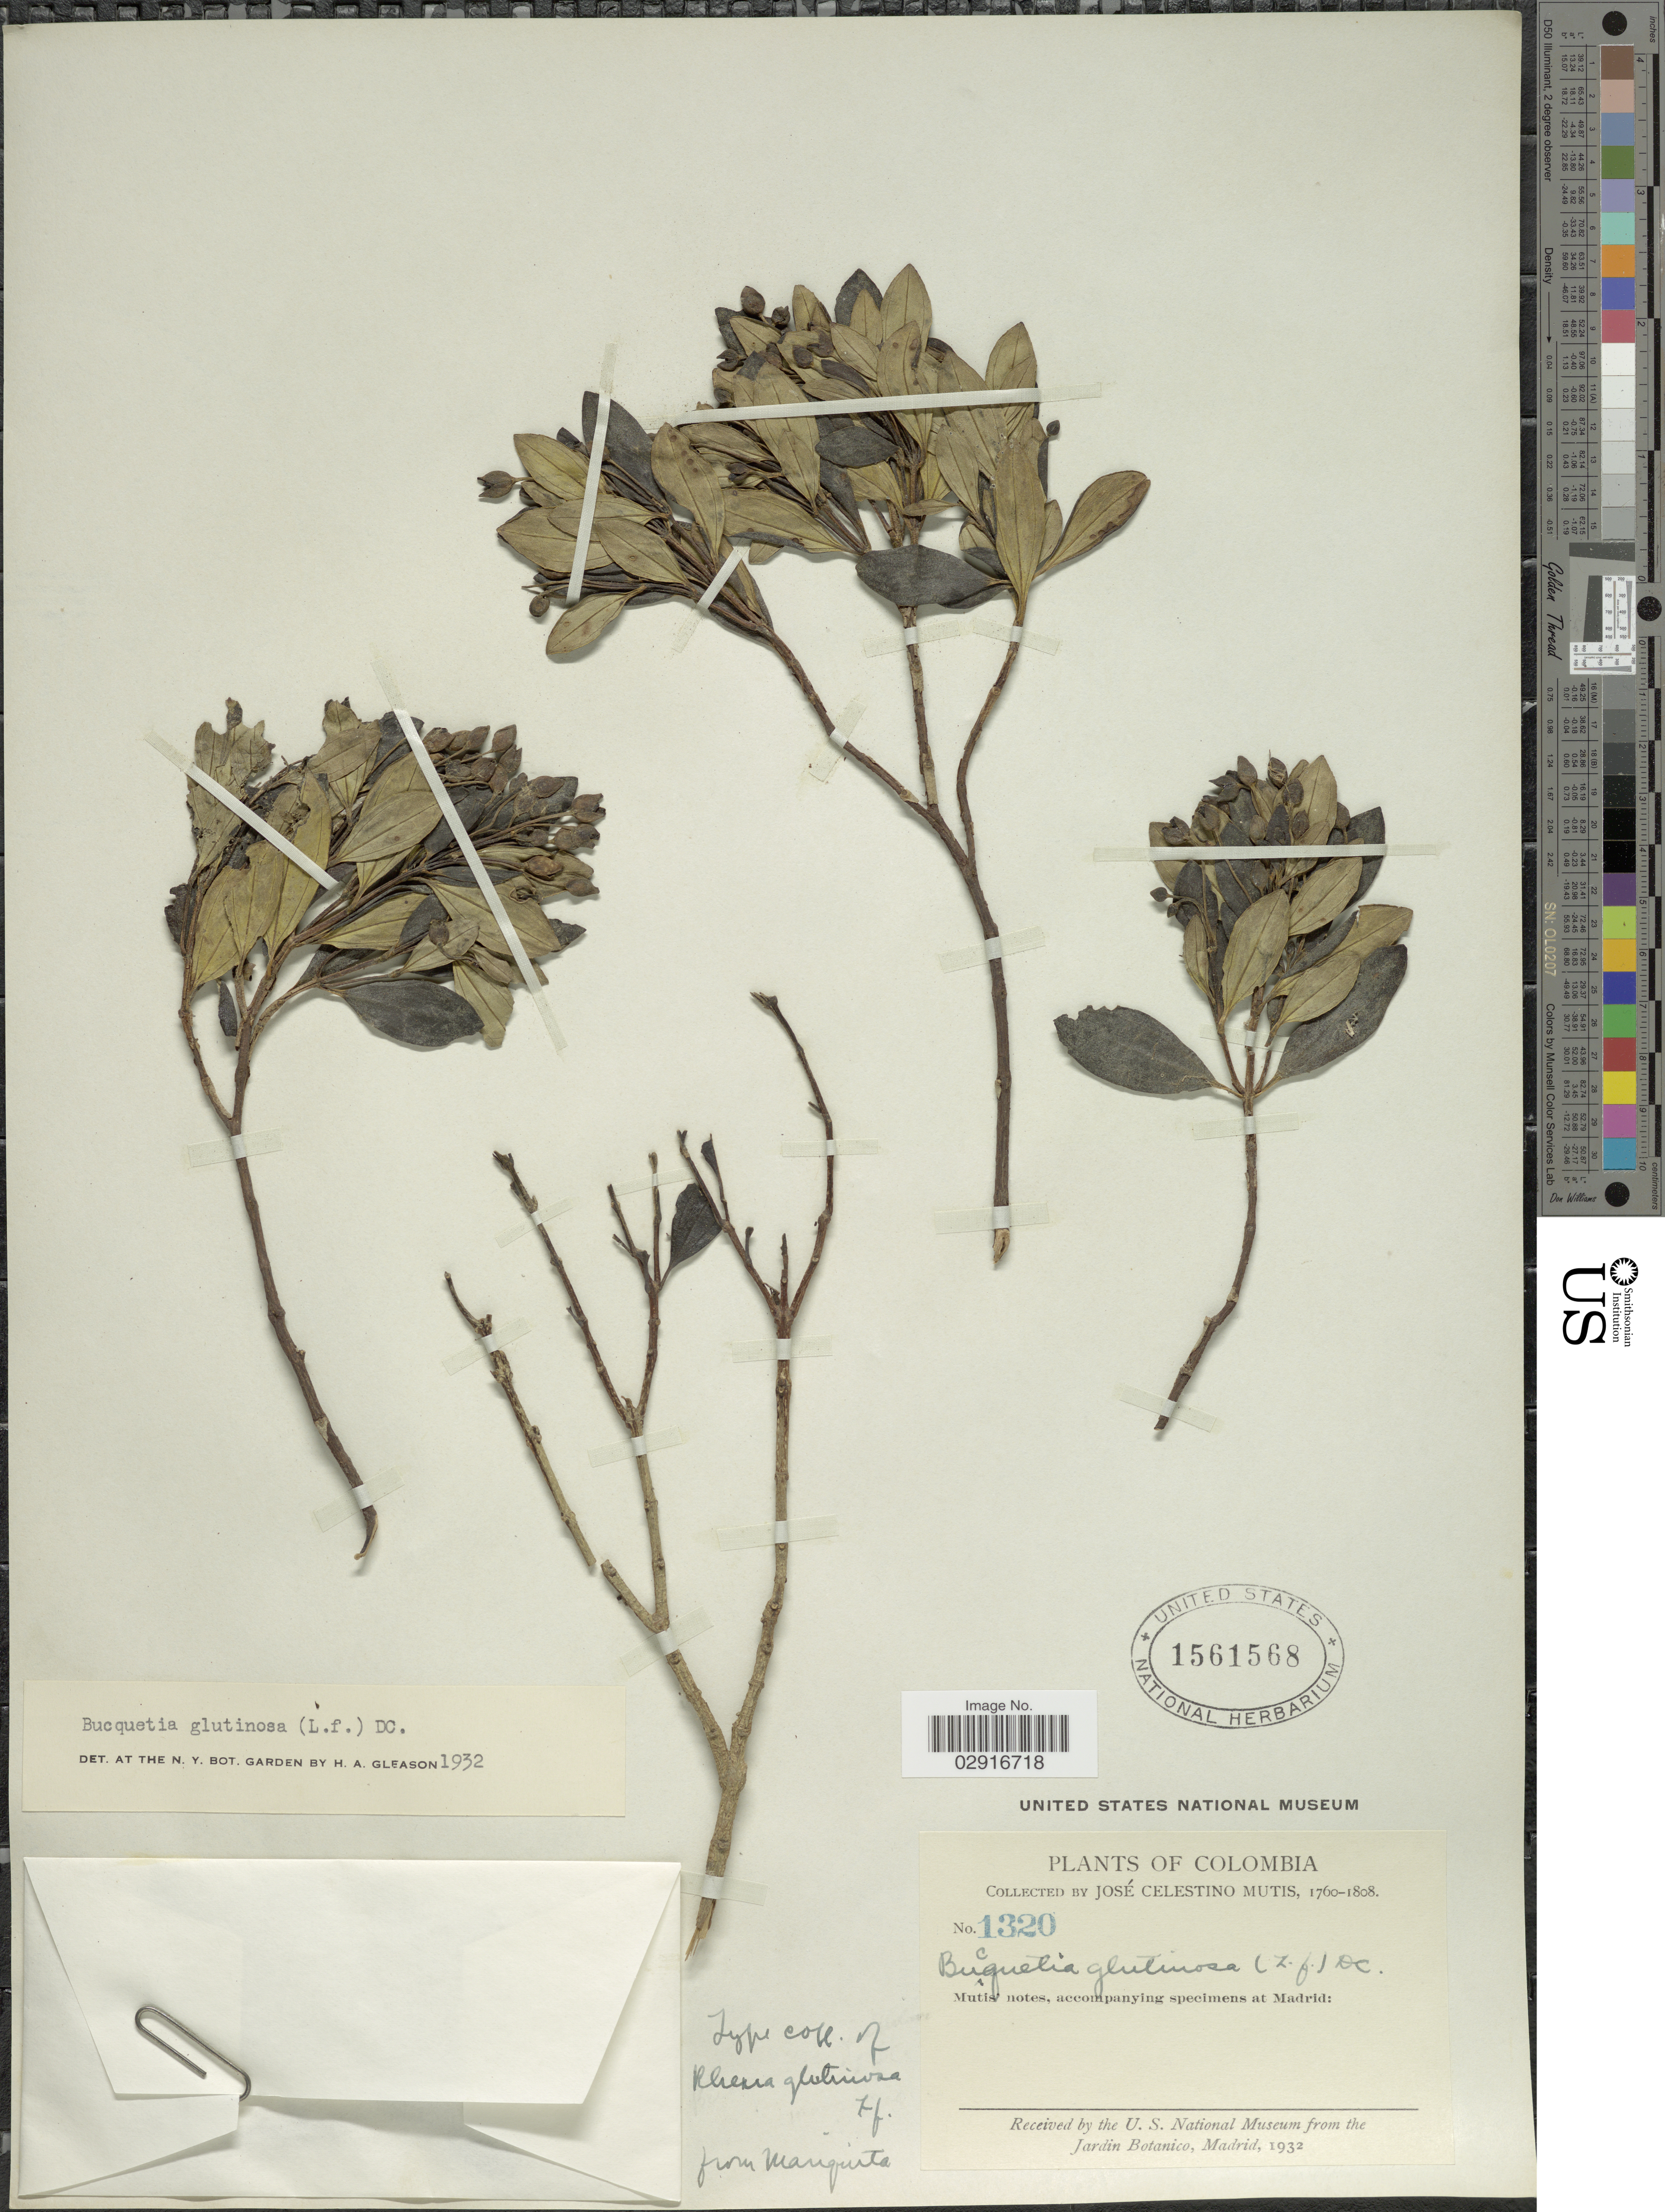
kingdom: Plantae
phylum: Tracheophyta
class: Magnoliopsida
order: Myrtales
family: Melastomataceae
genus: Bucquetia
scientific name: Bucquetia glutinosa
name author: DC.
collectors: J. C. B. Mutis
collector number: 1320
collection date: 1760/1808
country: Colombia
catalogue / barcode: US 1561568